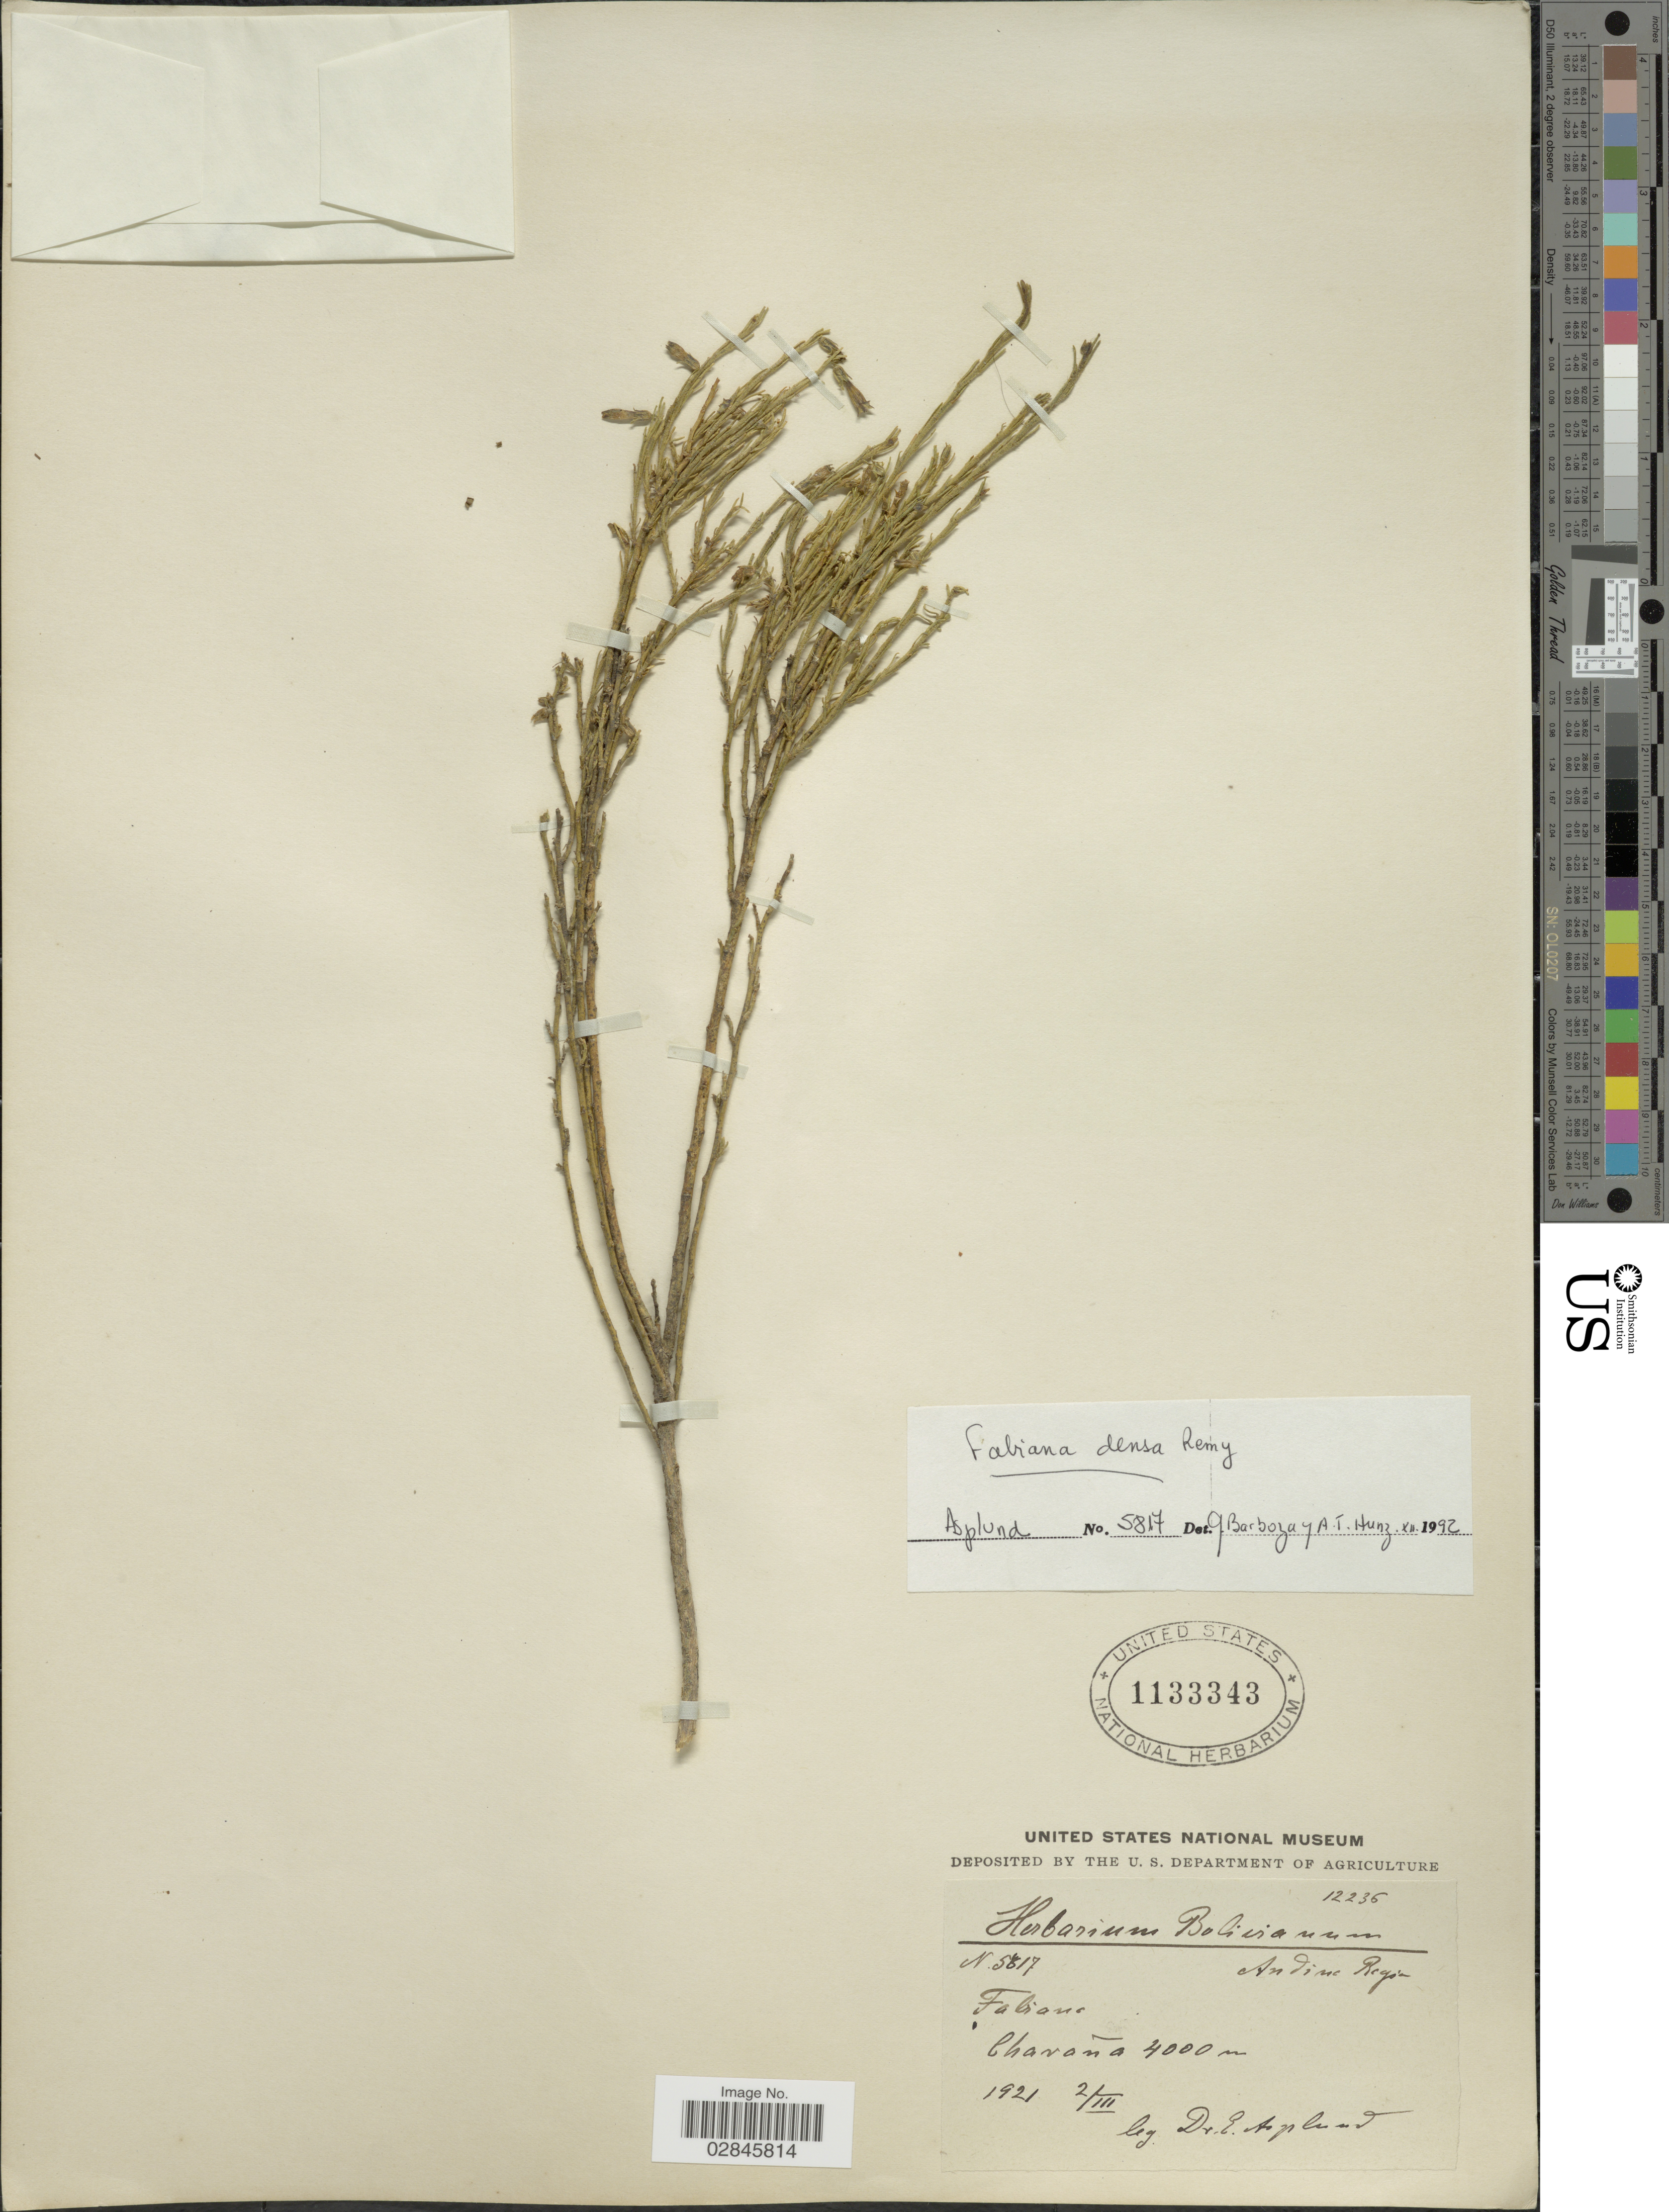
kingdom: Plantae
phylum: Tracheophyta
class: Magnoliopsida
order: Solanales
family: Solanaceae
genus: Fabiana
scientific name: Fabiana densa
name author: Remy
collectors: E. Asplund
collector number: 5817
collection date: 1921-03-02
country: Bolivia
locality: Charaña.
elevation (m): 4000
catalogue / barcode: US 1133343